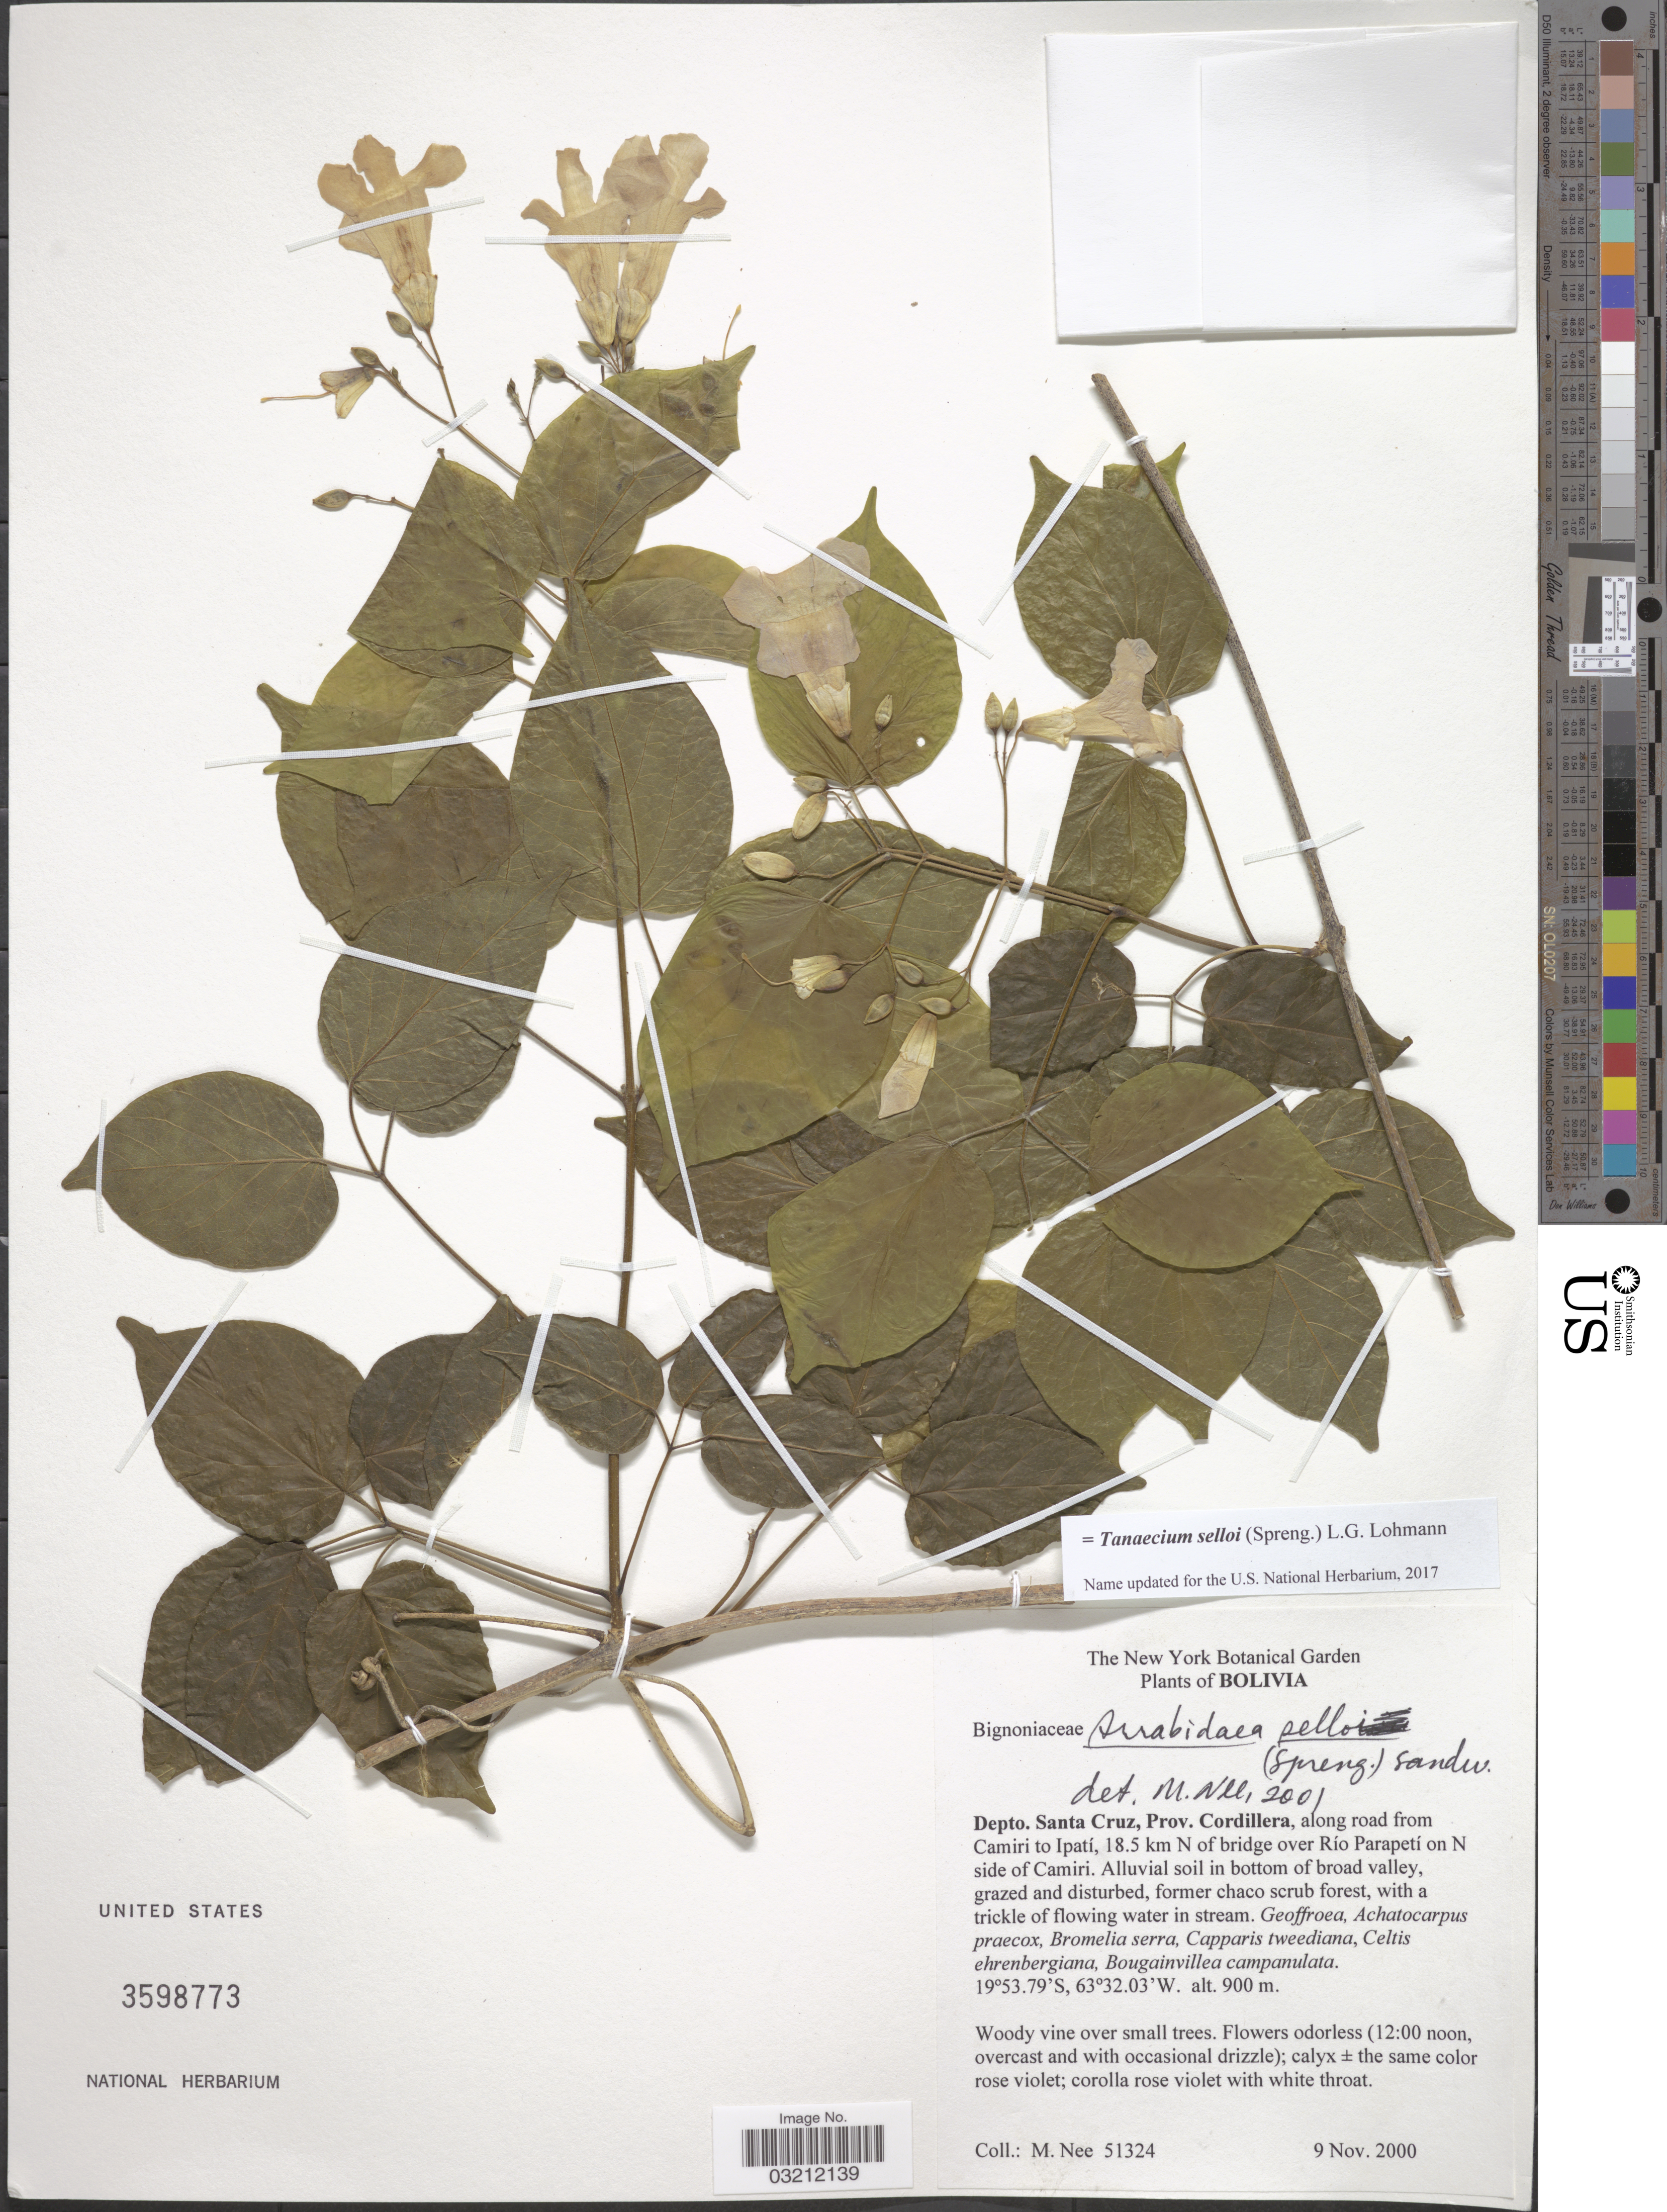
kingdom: Plantae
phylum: Tracheophyta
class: Magnoliopsida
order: Lamiales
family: Bignoniaceae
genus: Tanaecium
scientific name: Tanaecium selloi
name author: (Spreng.) L.G. Lohmann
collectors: M. Nee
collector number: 51324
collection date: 2000-11-09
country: Bolivia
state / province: Santa Cruz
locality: Depto. Santa Cruz, Prov. Cordillera, along road from Camiri to Ipatí, 18.5 km N of bridge over Río Parapetí on N side of Camiri.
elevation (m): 900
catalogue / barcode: US 3598773